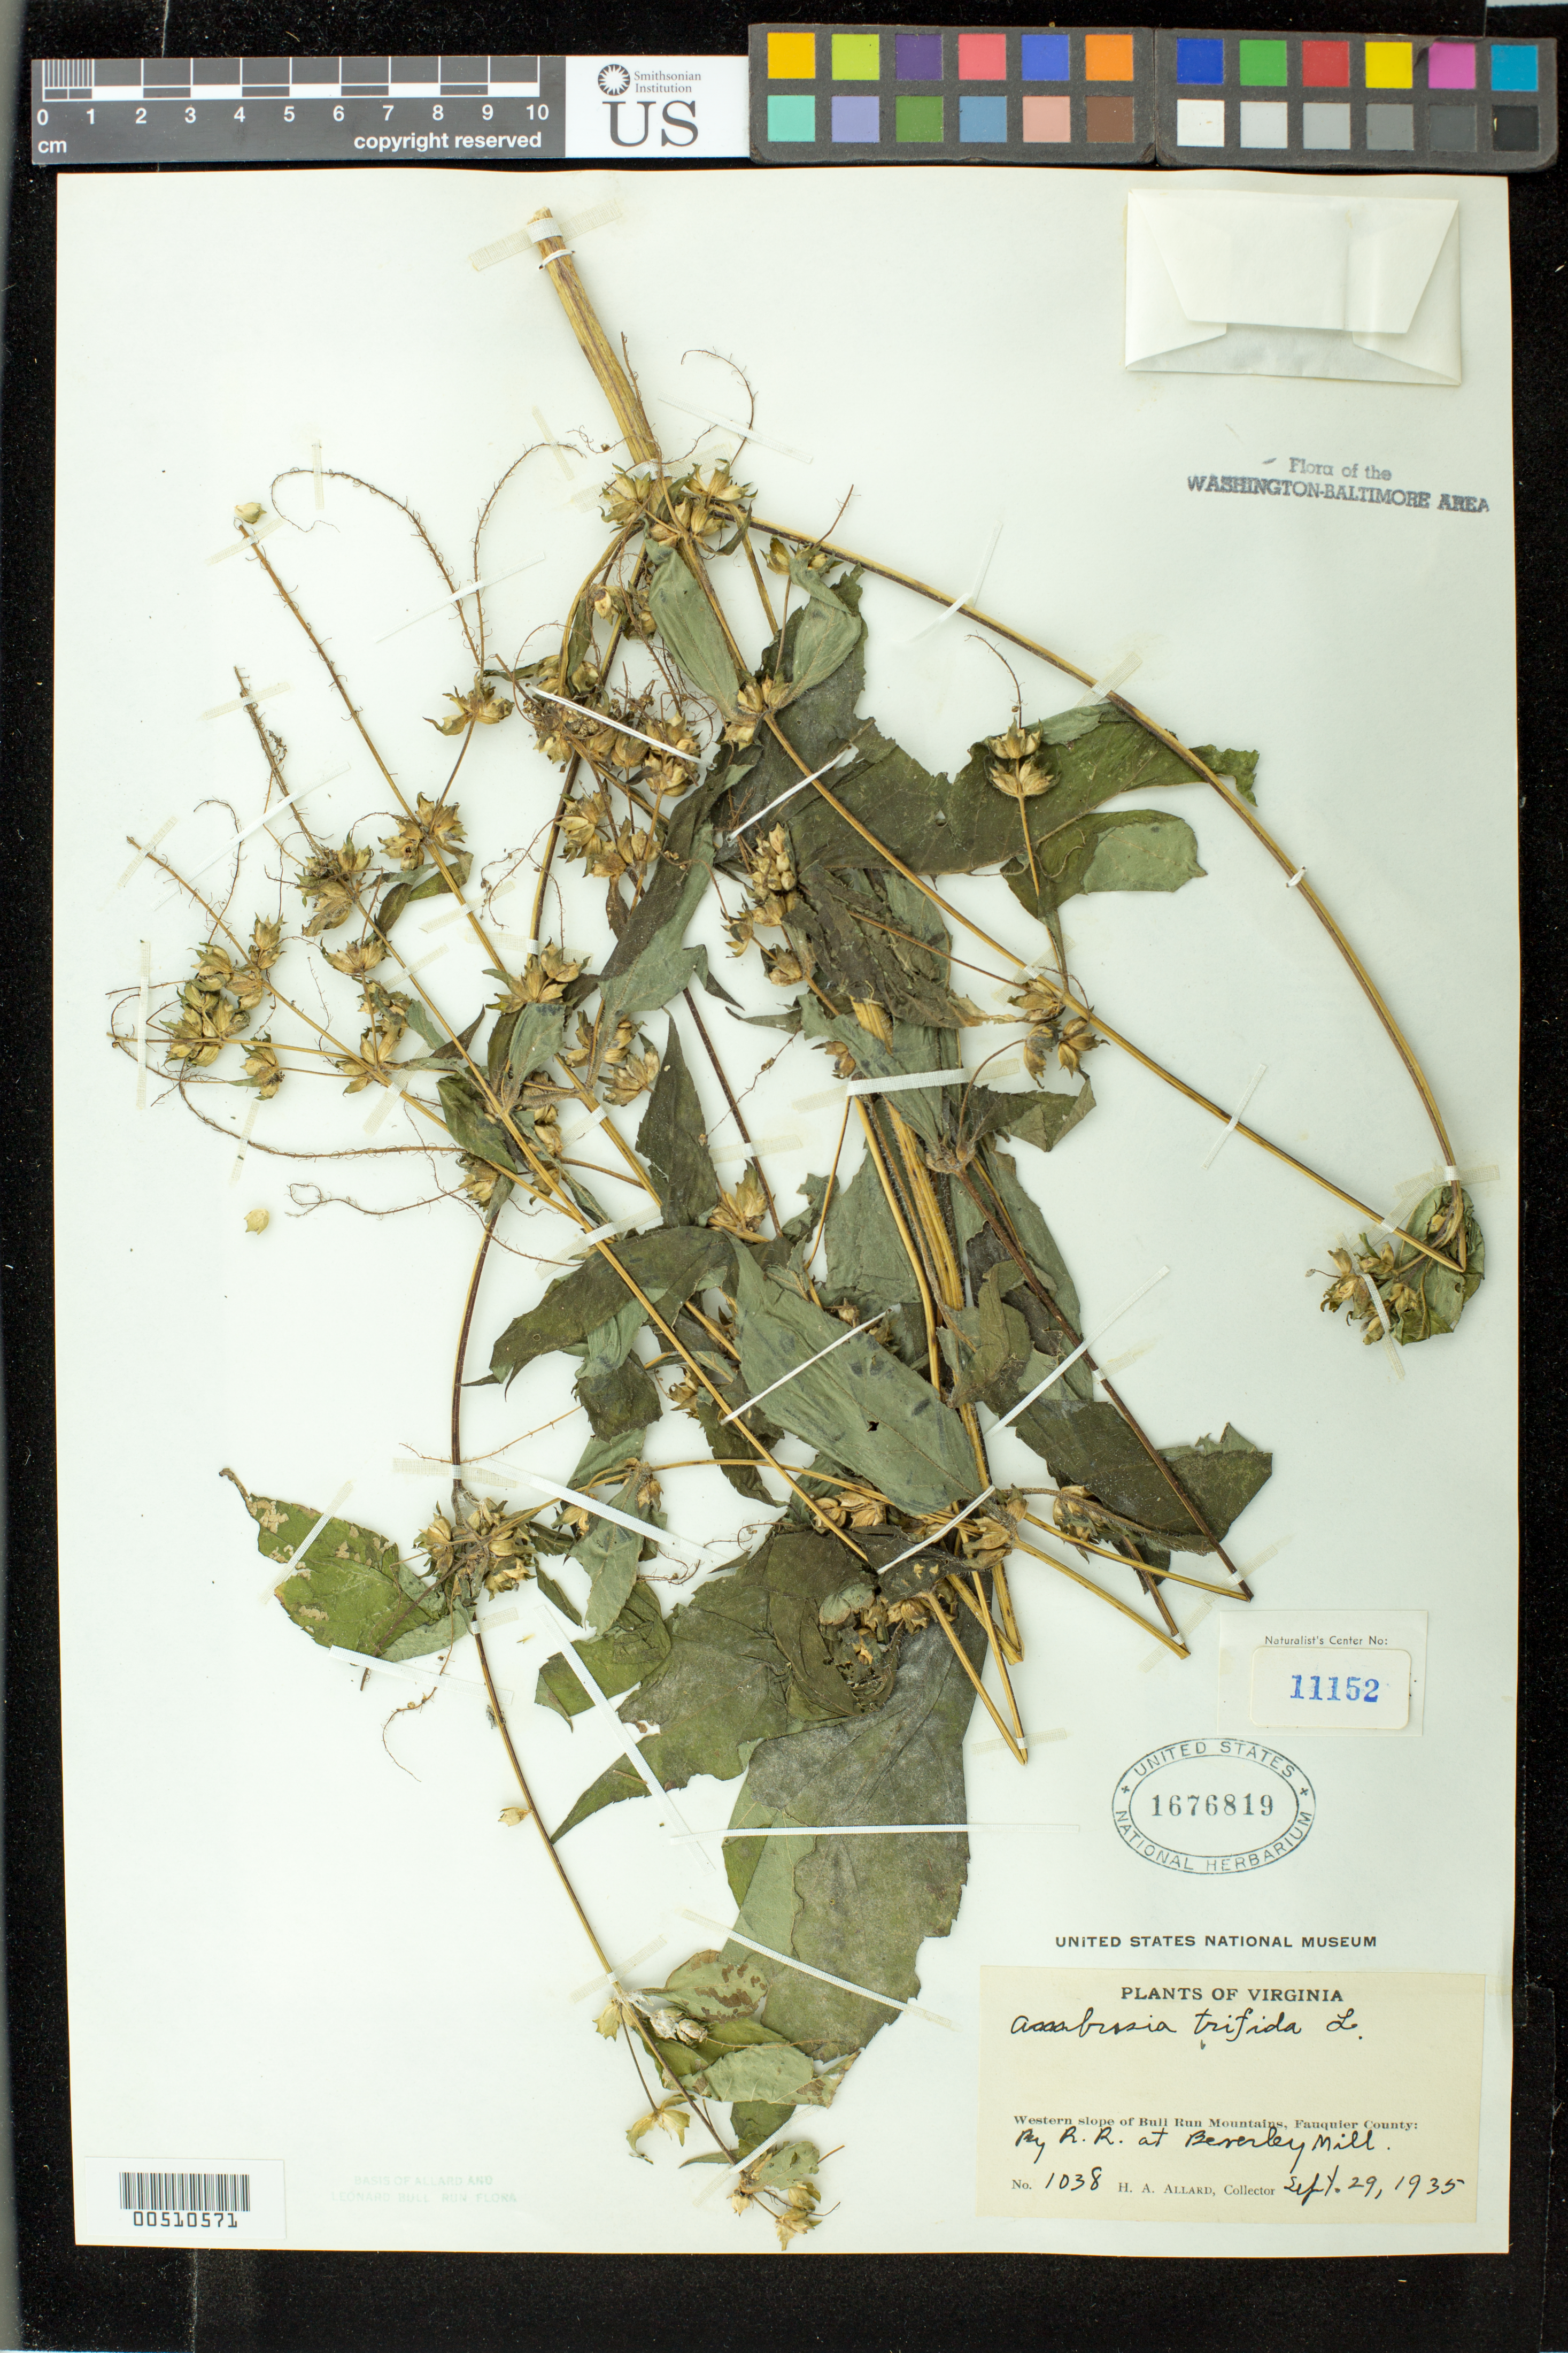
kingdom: Plantae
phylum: Tracheophyta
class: Magnoliopsida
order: Asterales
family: Asteraceae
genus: Ambrosia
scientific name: Ambrosia trifida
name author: L.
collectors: H. A. Allard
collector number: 1038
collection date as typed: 29 Sep 1935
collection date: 1935-09-29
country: United States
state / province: Virginia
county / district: Fauquier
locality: By Railroad at Beverley Mill, W slope of Bull Run Mts. Bull Run Mts.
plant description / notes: Specimens returned from Naturalist Center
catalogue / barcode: US 1676819